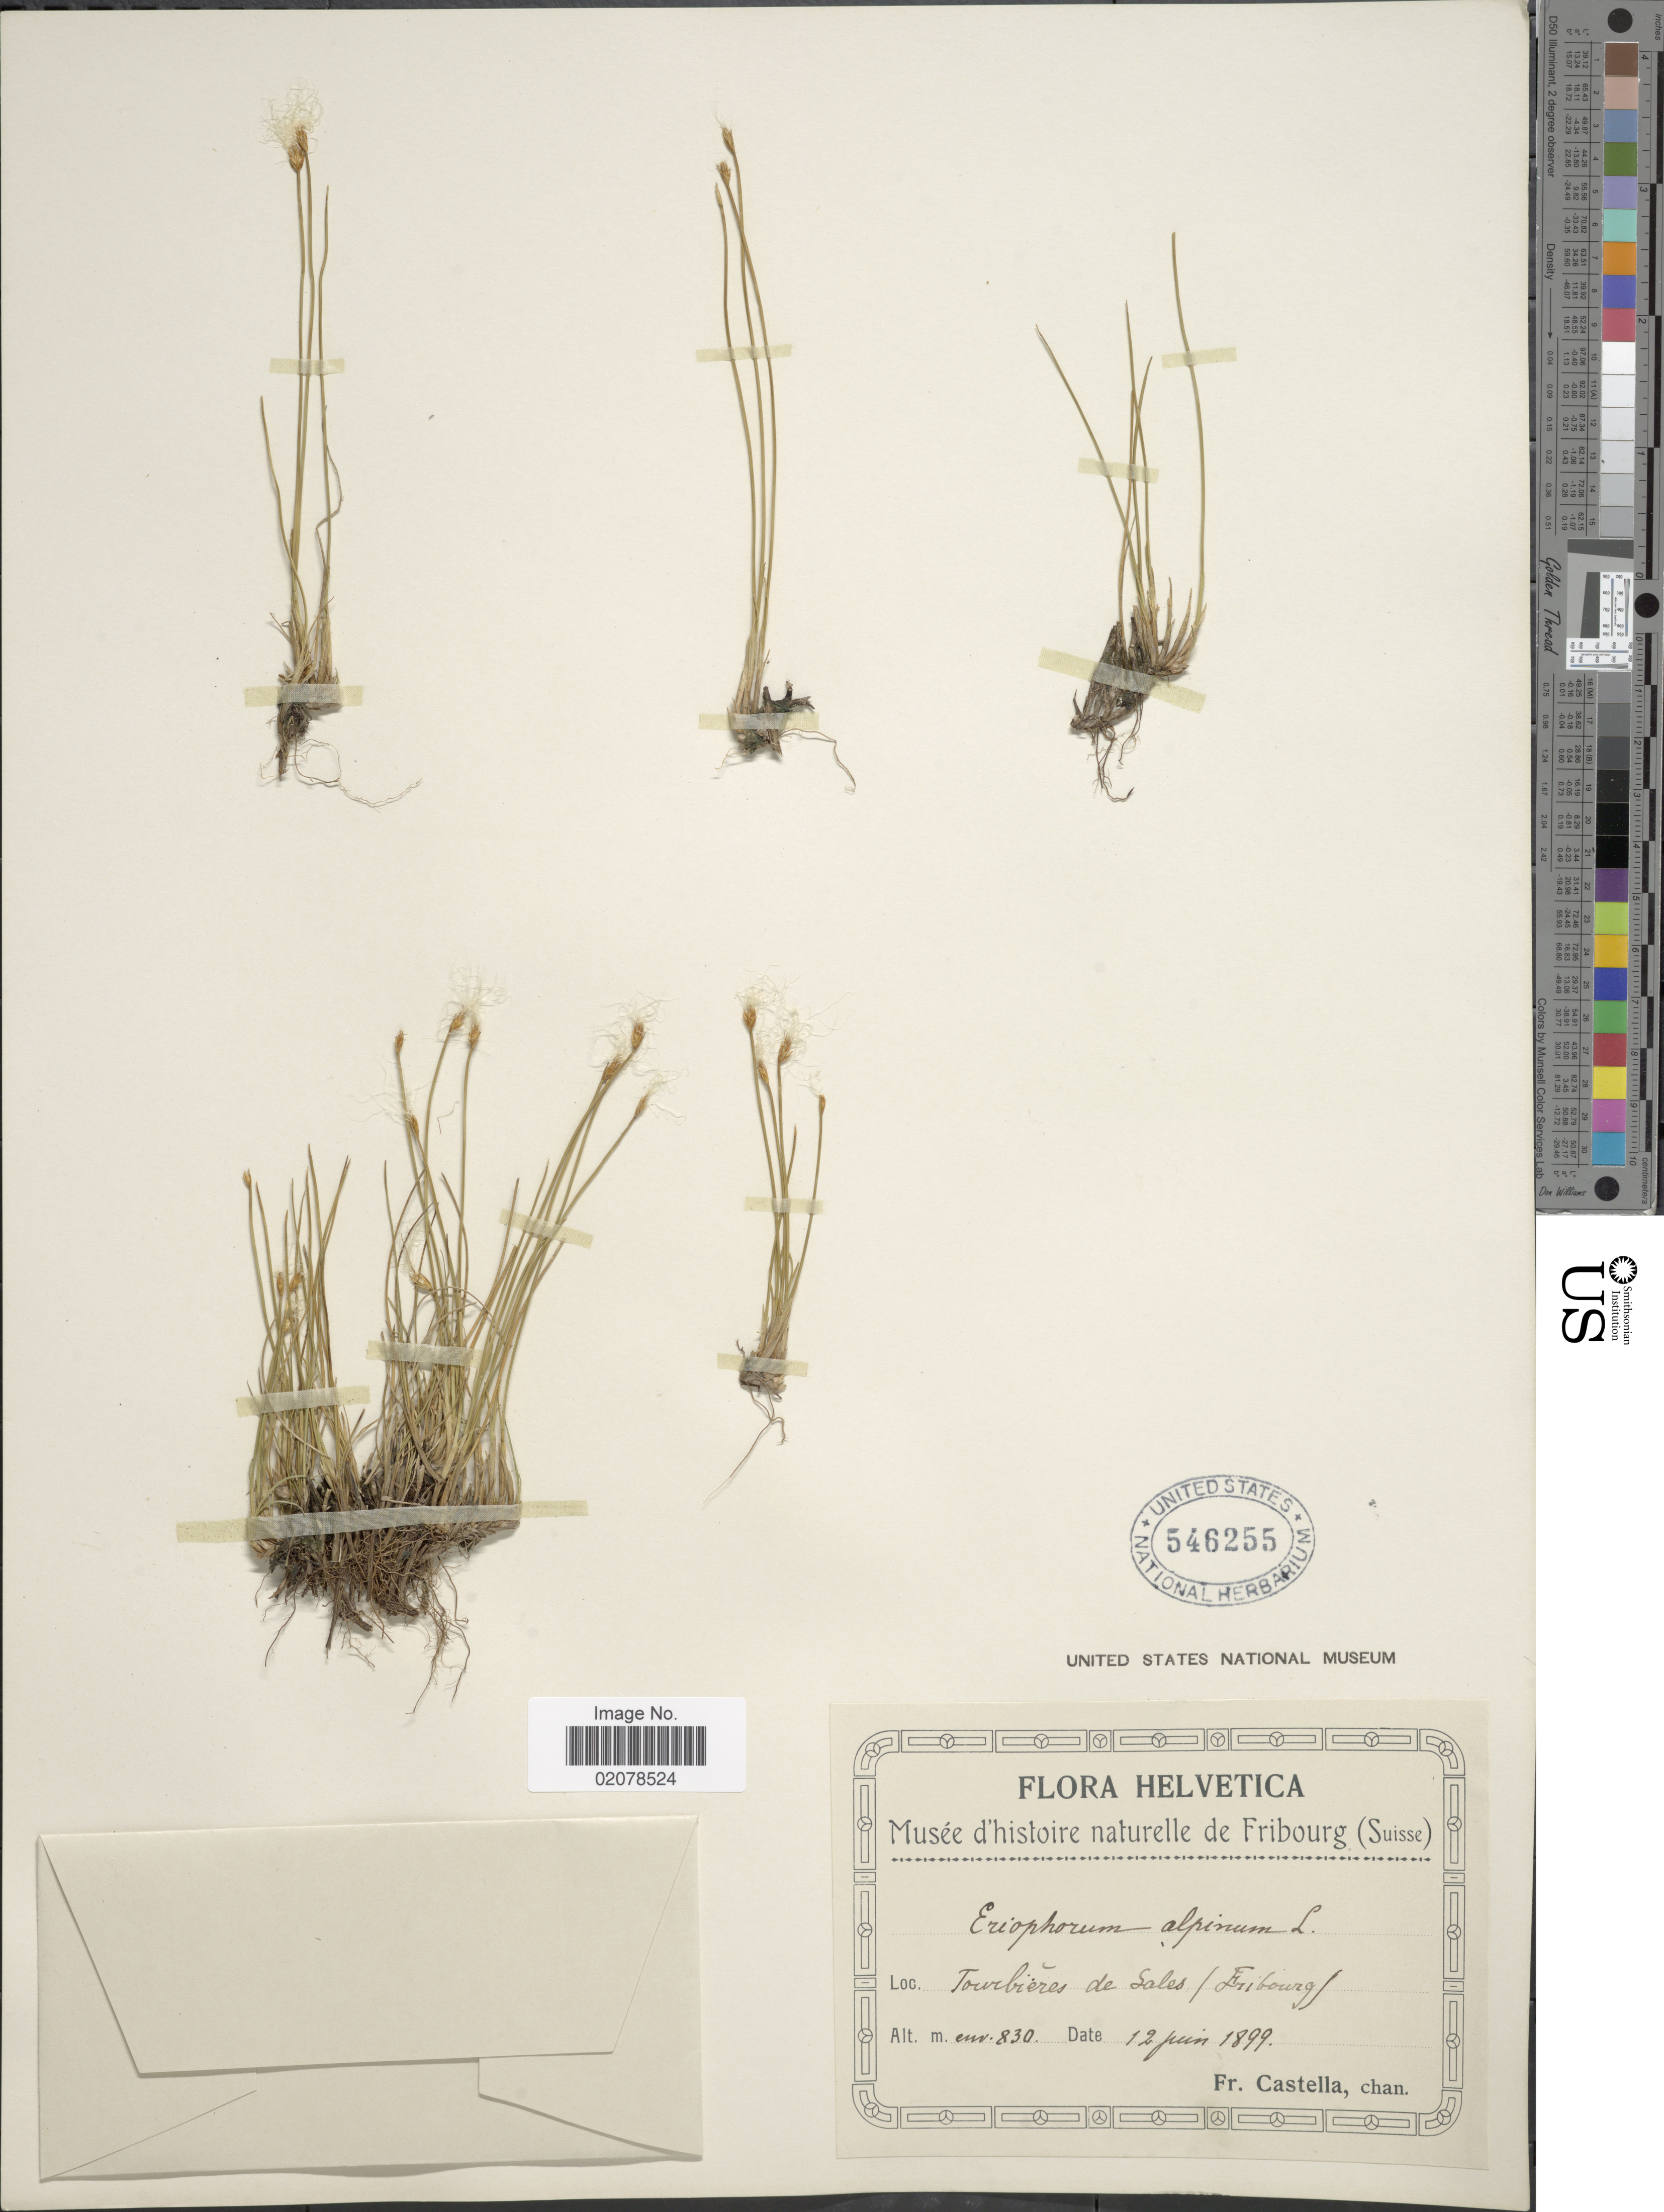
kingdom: Plantae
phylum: Tracheophyta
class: Liliopsida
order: Poales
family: Cyperaceae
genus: Trichophorum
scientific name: Trichophorum alpinum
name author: (L.) Pers.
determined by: Strong, M. T., (US), Smithsonian Institution - National Museum of Natural History (UNITED STATES)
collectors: Fr. Castella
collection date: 1899-06-12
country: Switzerland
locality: Tourbieres de Sales (Fribourg)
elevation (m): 830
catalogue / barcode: US 546255